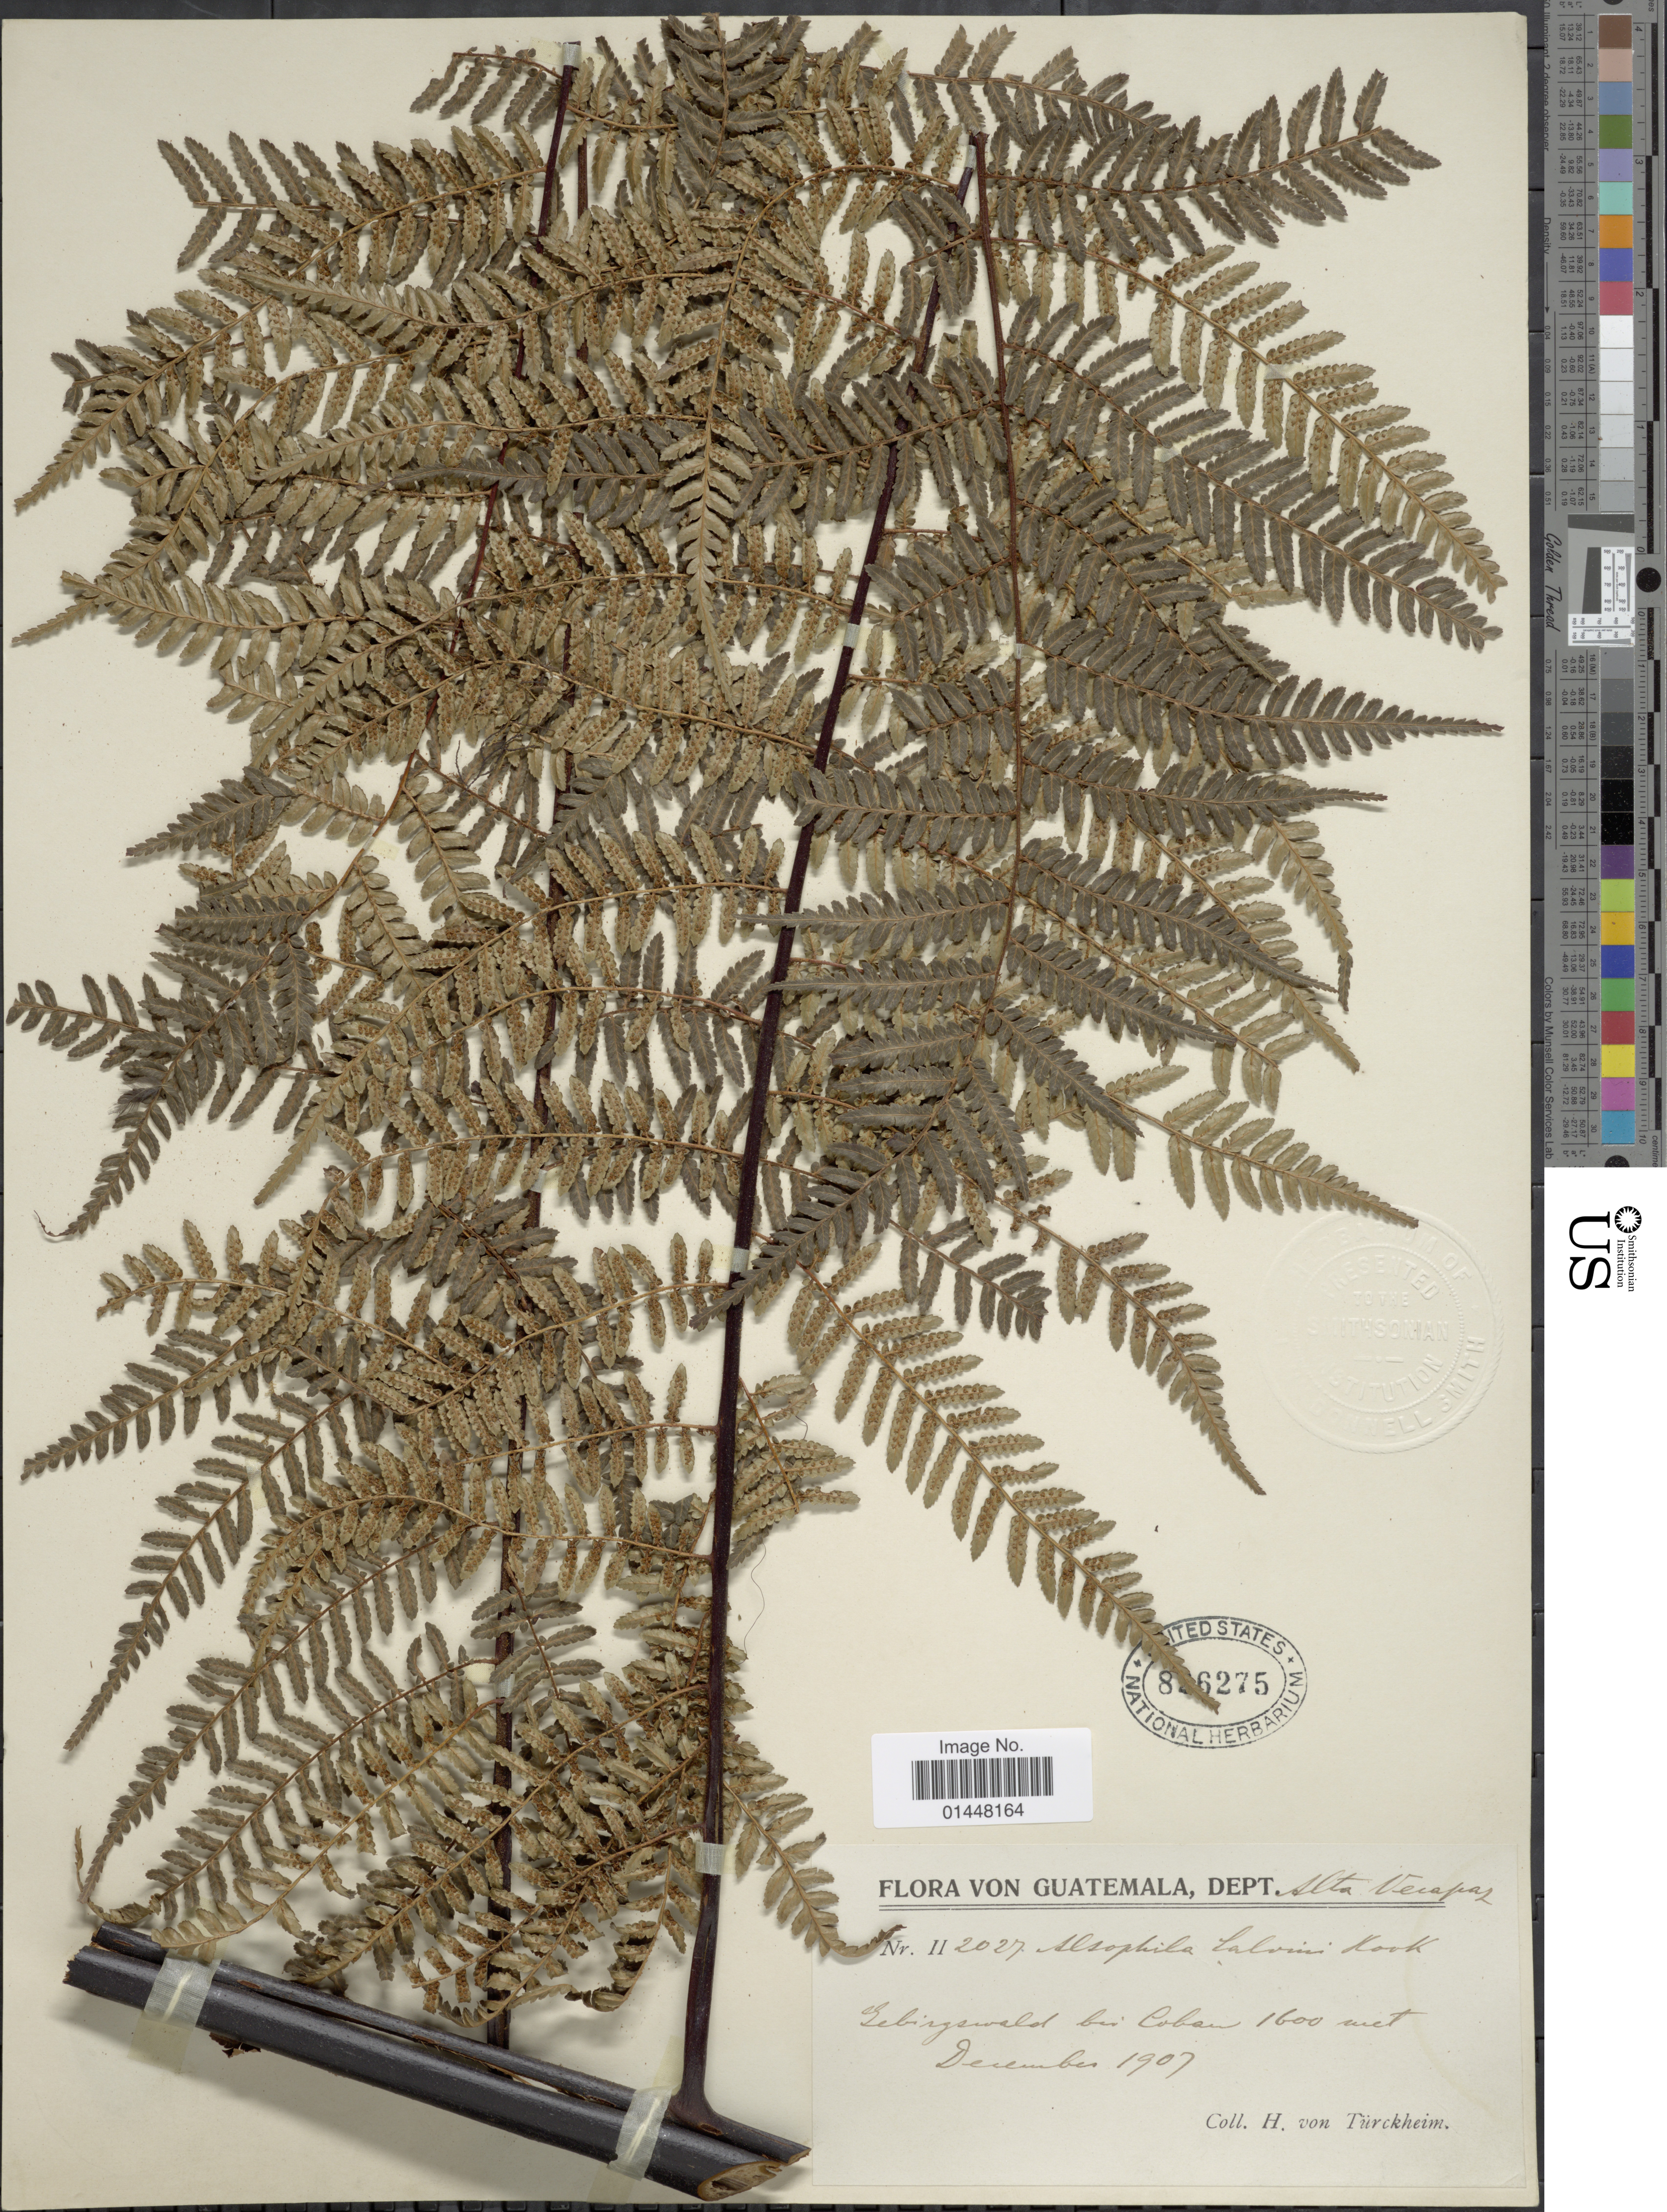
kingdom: Plantae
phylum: Tracheophyta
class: Polypodiopsida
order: Cyatheales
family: Cyatheaceae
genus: Sphaeropteris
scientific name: Sphaeropteris atrox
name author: (C. Chr.) R.M. Tryon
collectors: H. von Türckheim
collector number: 2027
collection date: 1907-12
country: Guatemala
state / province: Alta Verapaz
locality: Gebirgswald bei Cobán (mountain forest at Cobán).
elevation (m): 1600